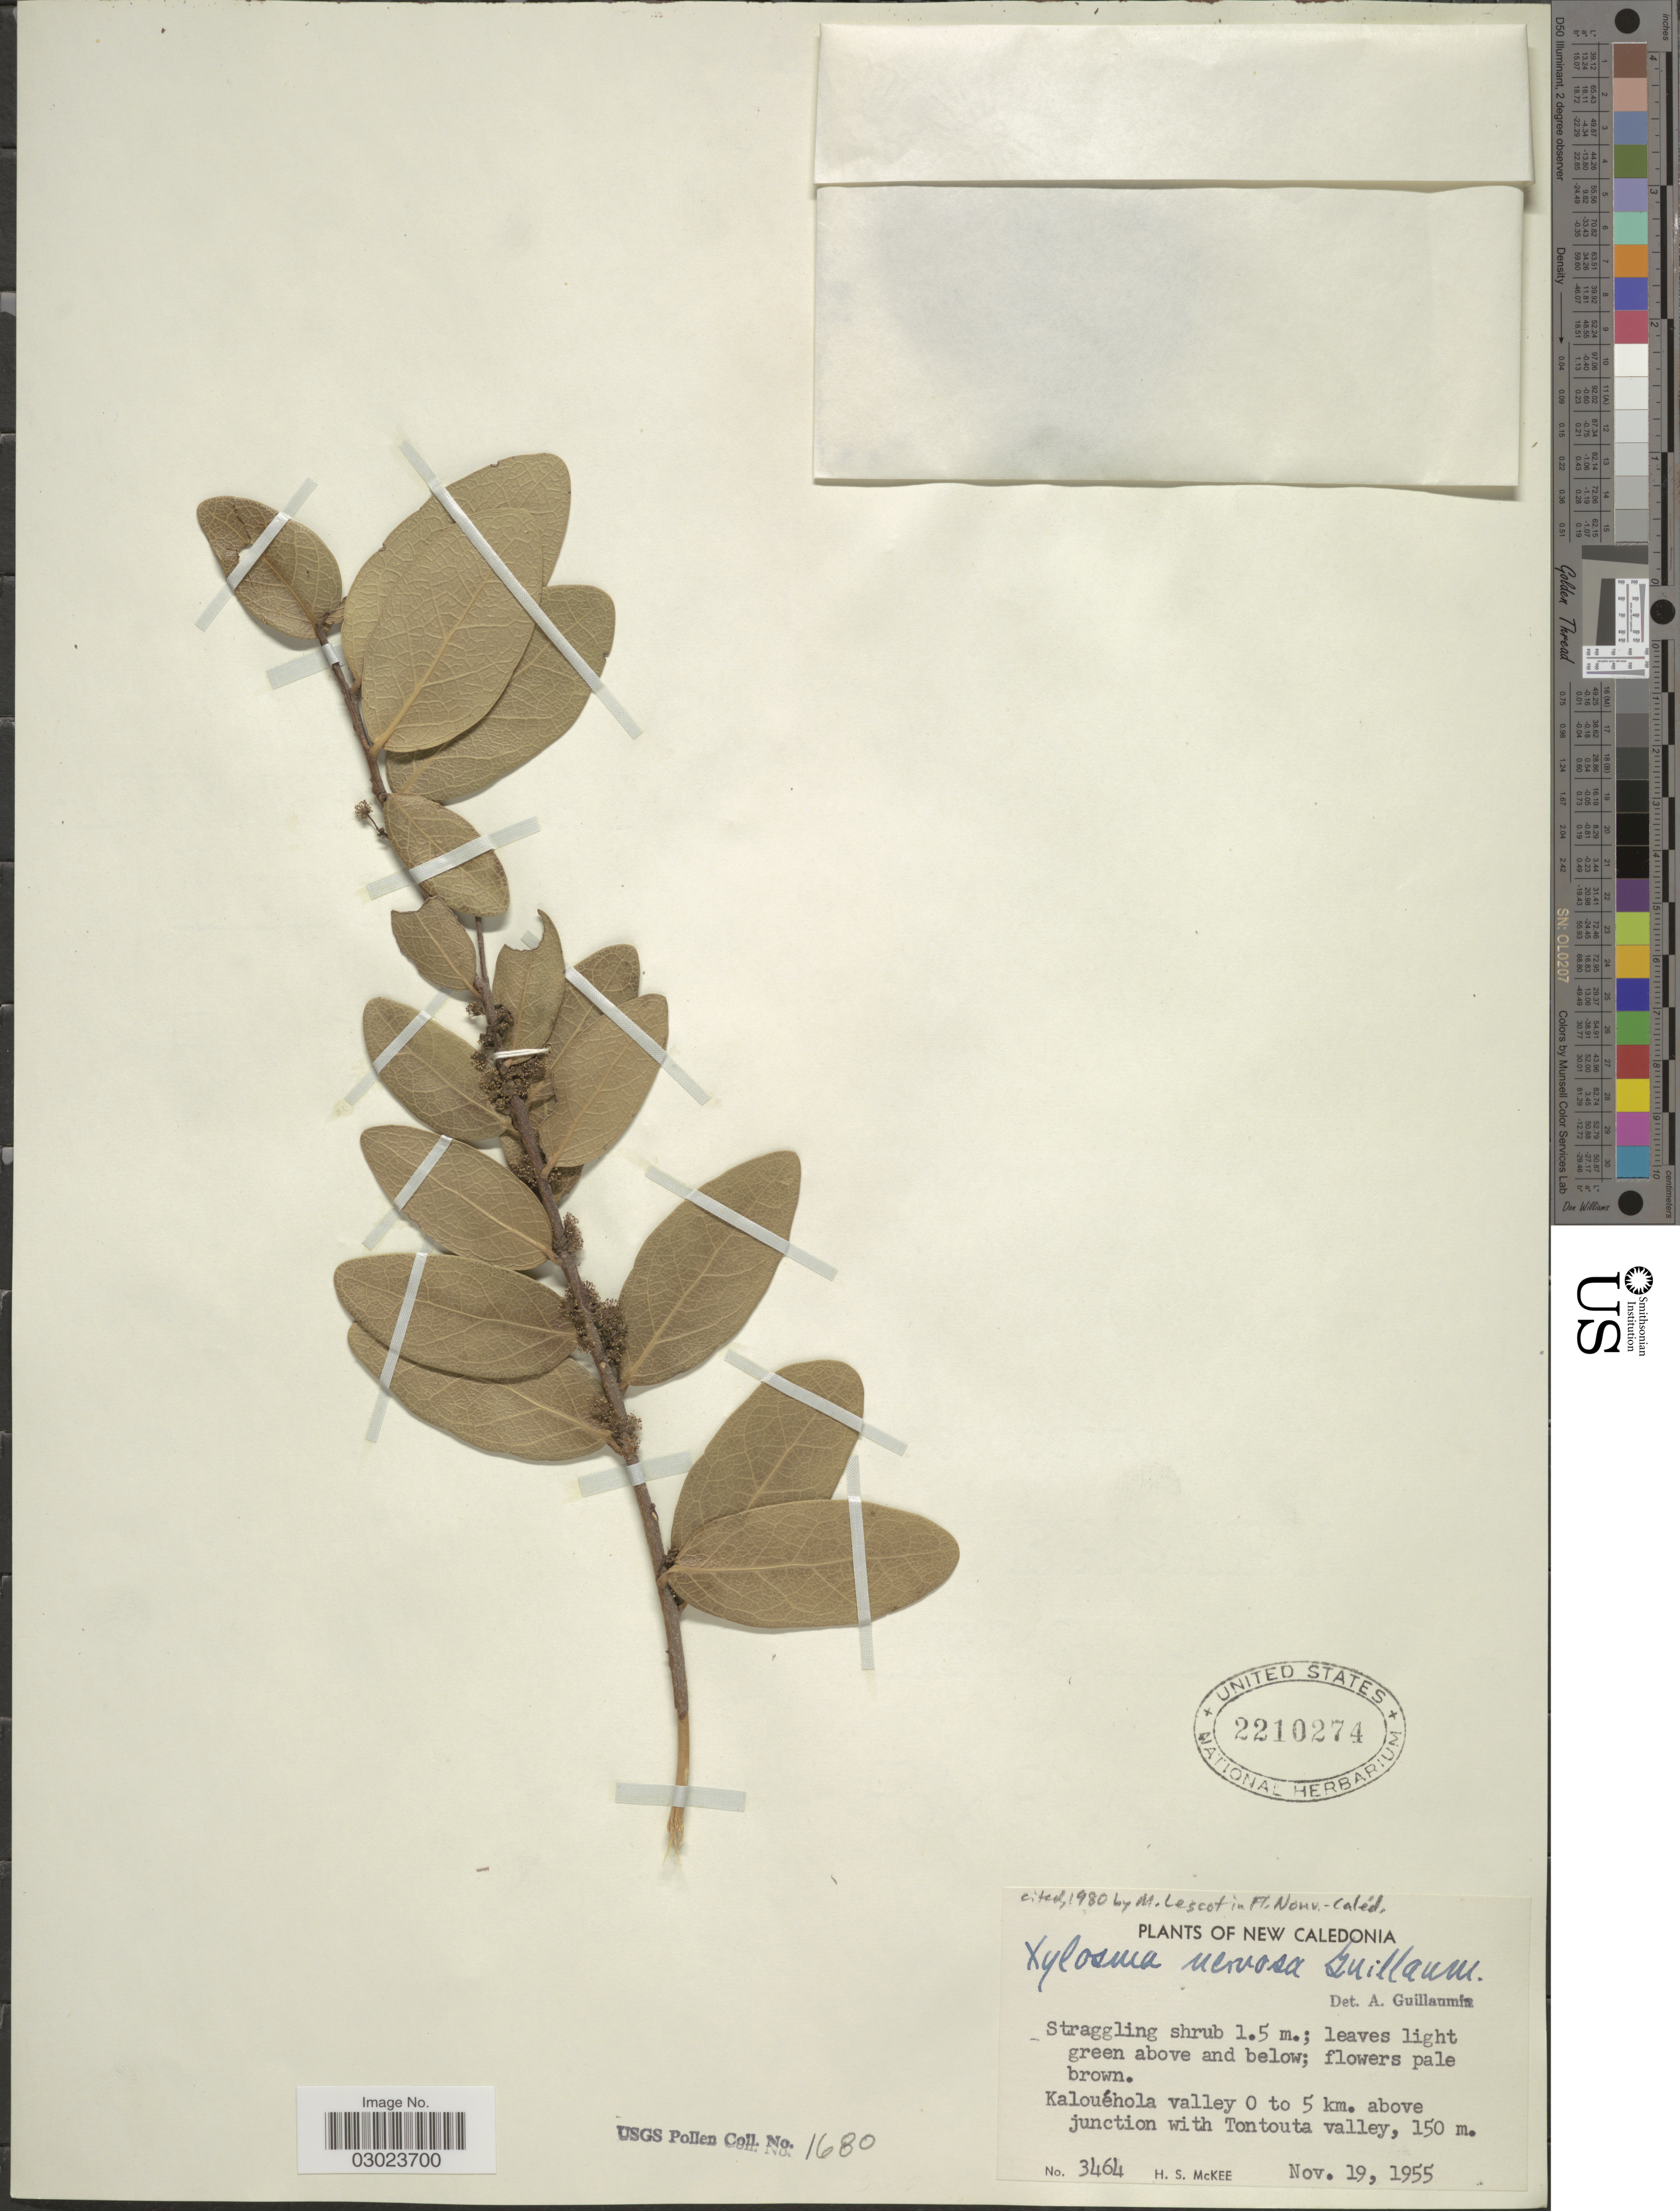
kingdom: Plantae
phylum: Tracheophyta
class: Magnoliopsida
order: Malpighiales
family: Salicaceae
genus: Xylosma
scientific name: Xylosma nervosa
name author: Guillaumin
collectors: H. S. McKee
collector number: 3464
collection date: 1955-11-19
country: New Caledonia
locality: Kalouéhola valley 0 to 5 km. above junction with Tontouta valley.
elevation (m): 150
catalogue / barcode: US 2210274